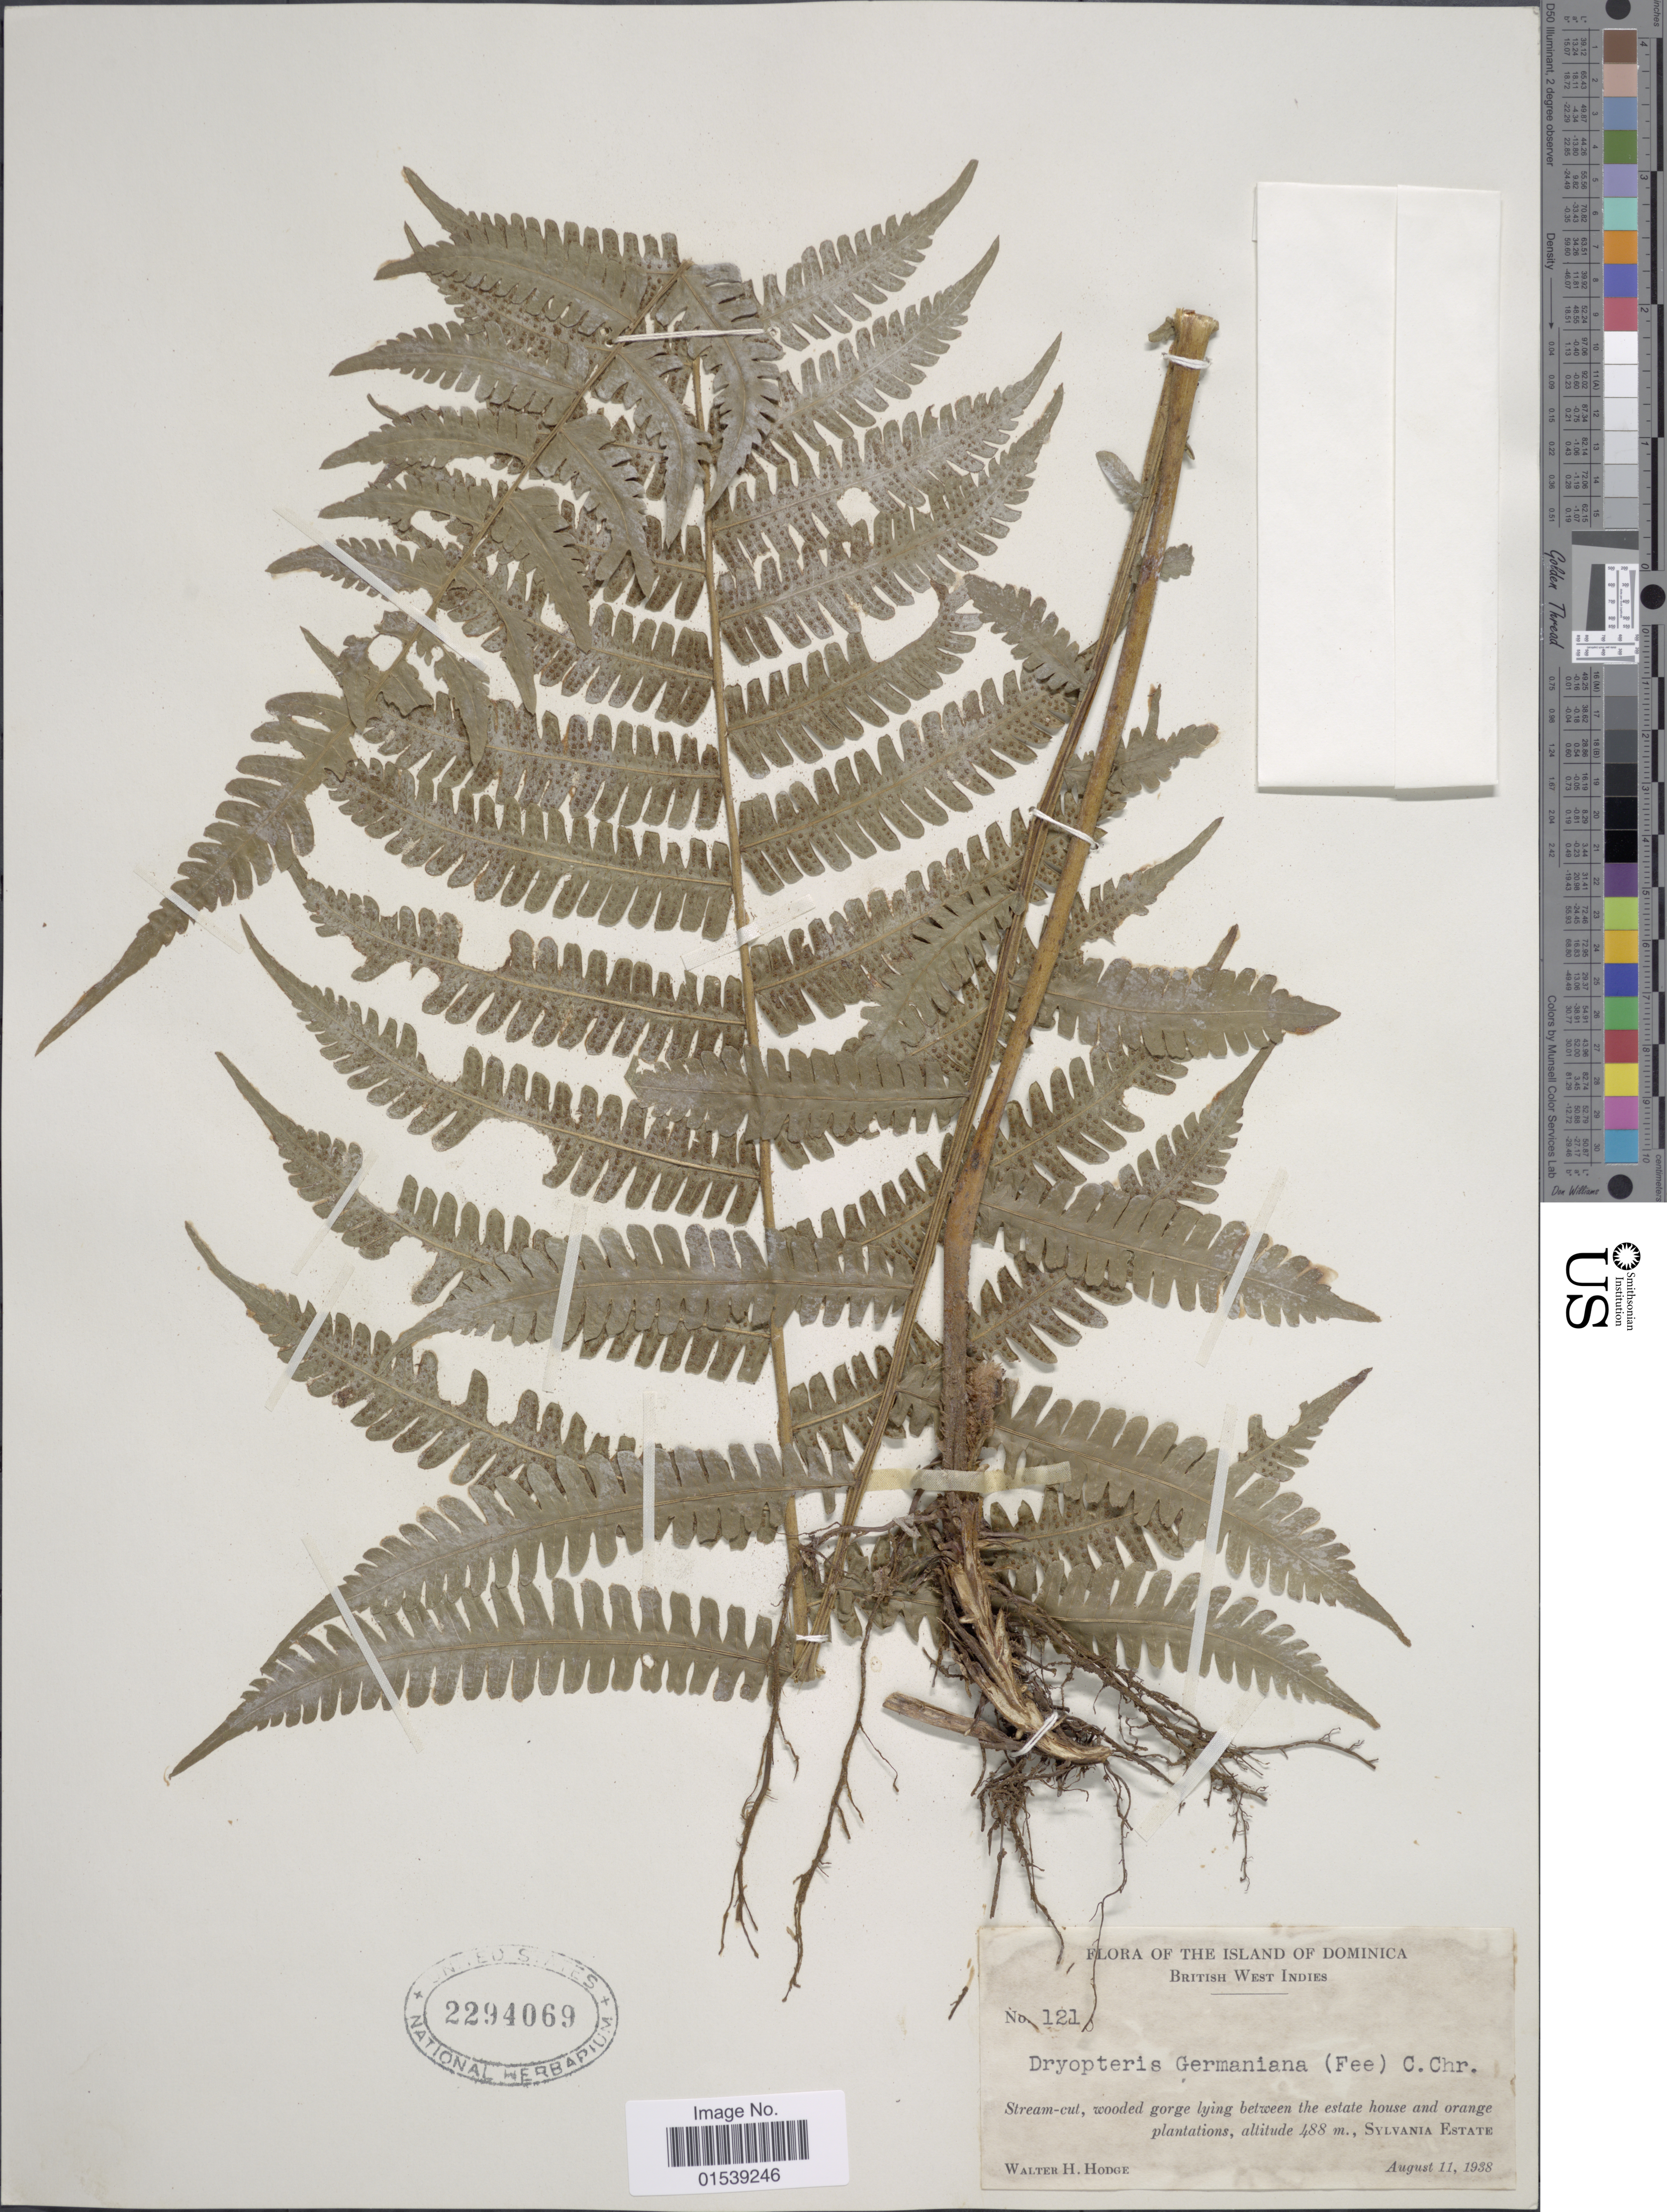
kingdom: Plantae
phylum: Tracheophyta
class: Polypodiopsida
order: Polypodiales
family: Thelypteridaceae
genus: Amauropelta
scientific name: Amauropelta germaniana (Fée) comb. nov., ined. 2015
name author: (Fée)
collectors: W. Hodge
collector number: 121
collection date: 1938-08-11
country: Dominica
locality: Island of Dominica, British West Indiesstream-cut, wooded gorge lying between the estate house and ornage plantations, Sylvania Estate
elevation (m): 448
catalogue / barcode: US 2294069